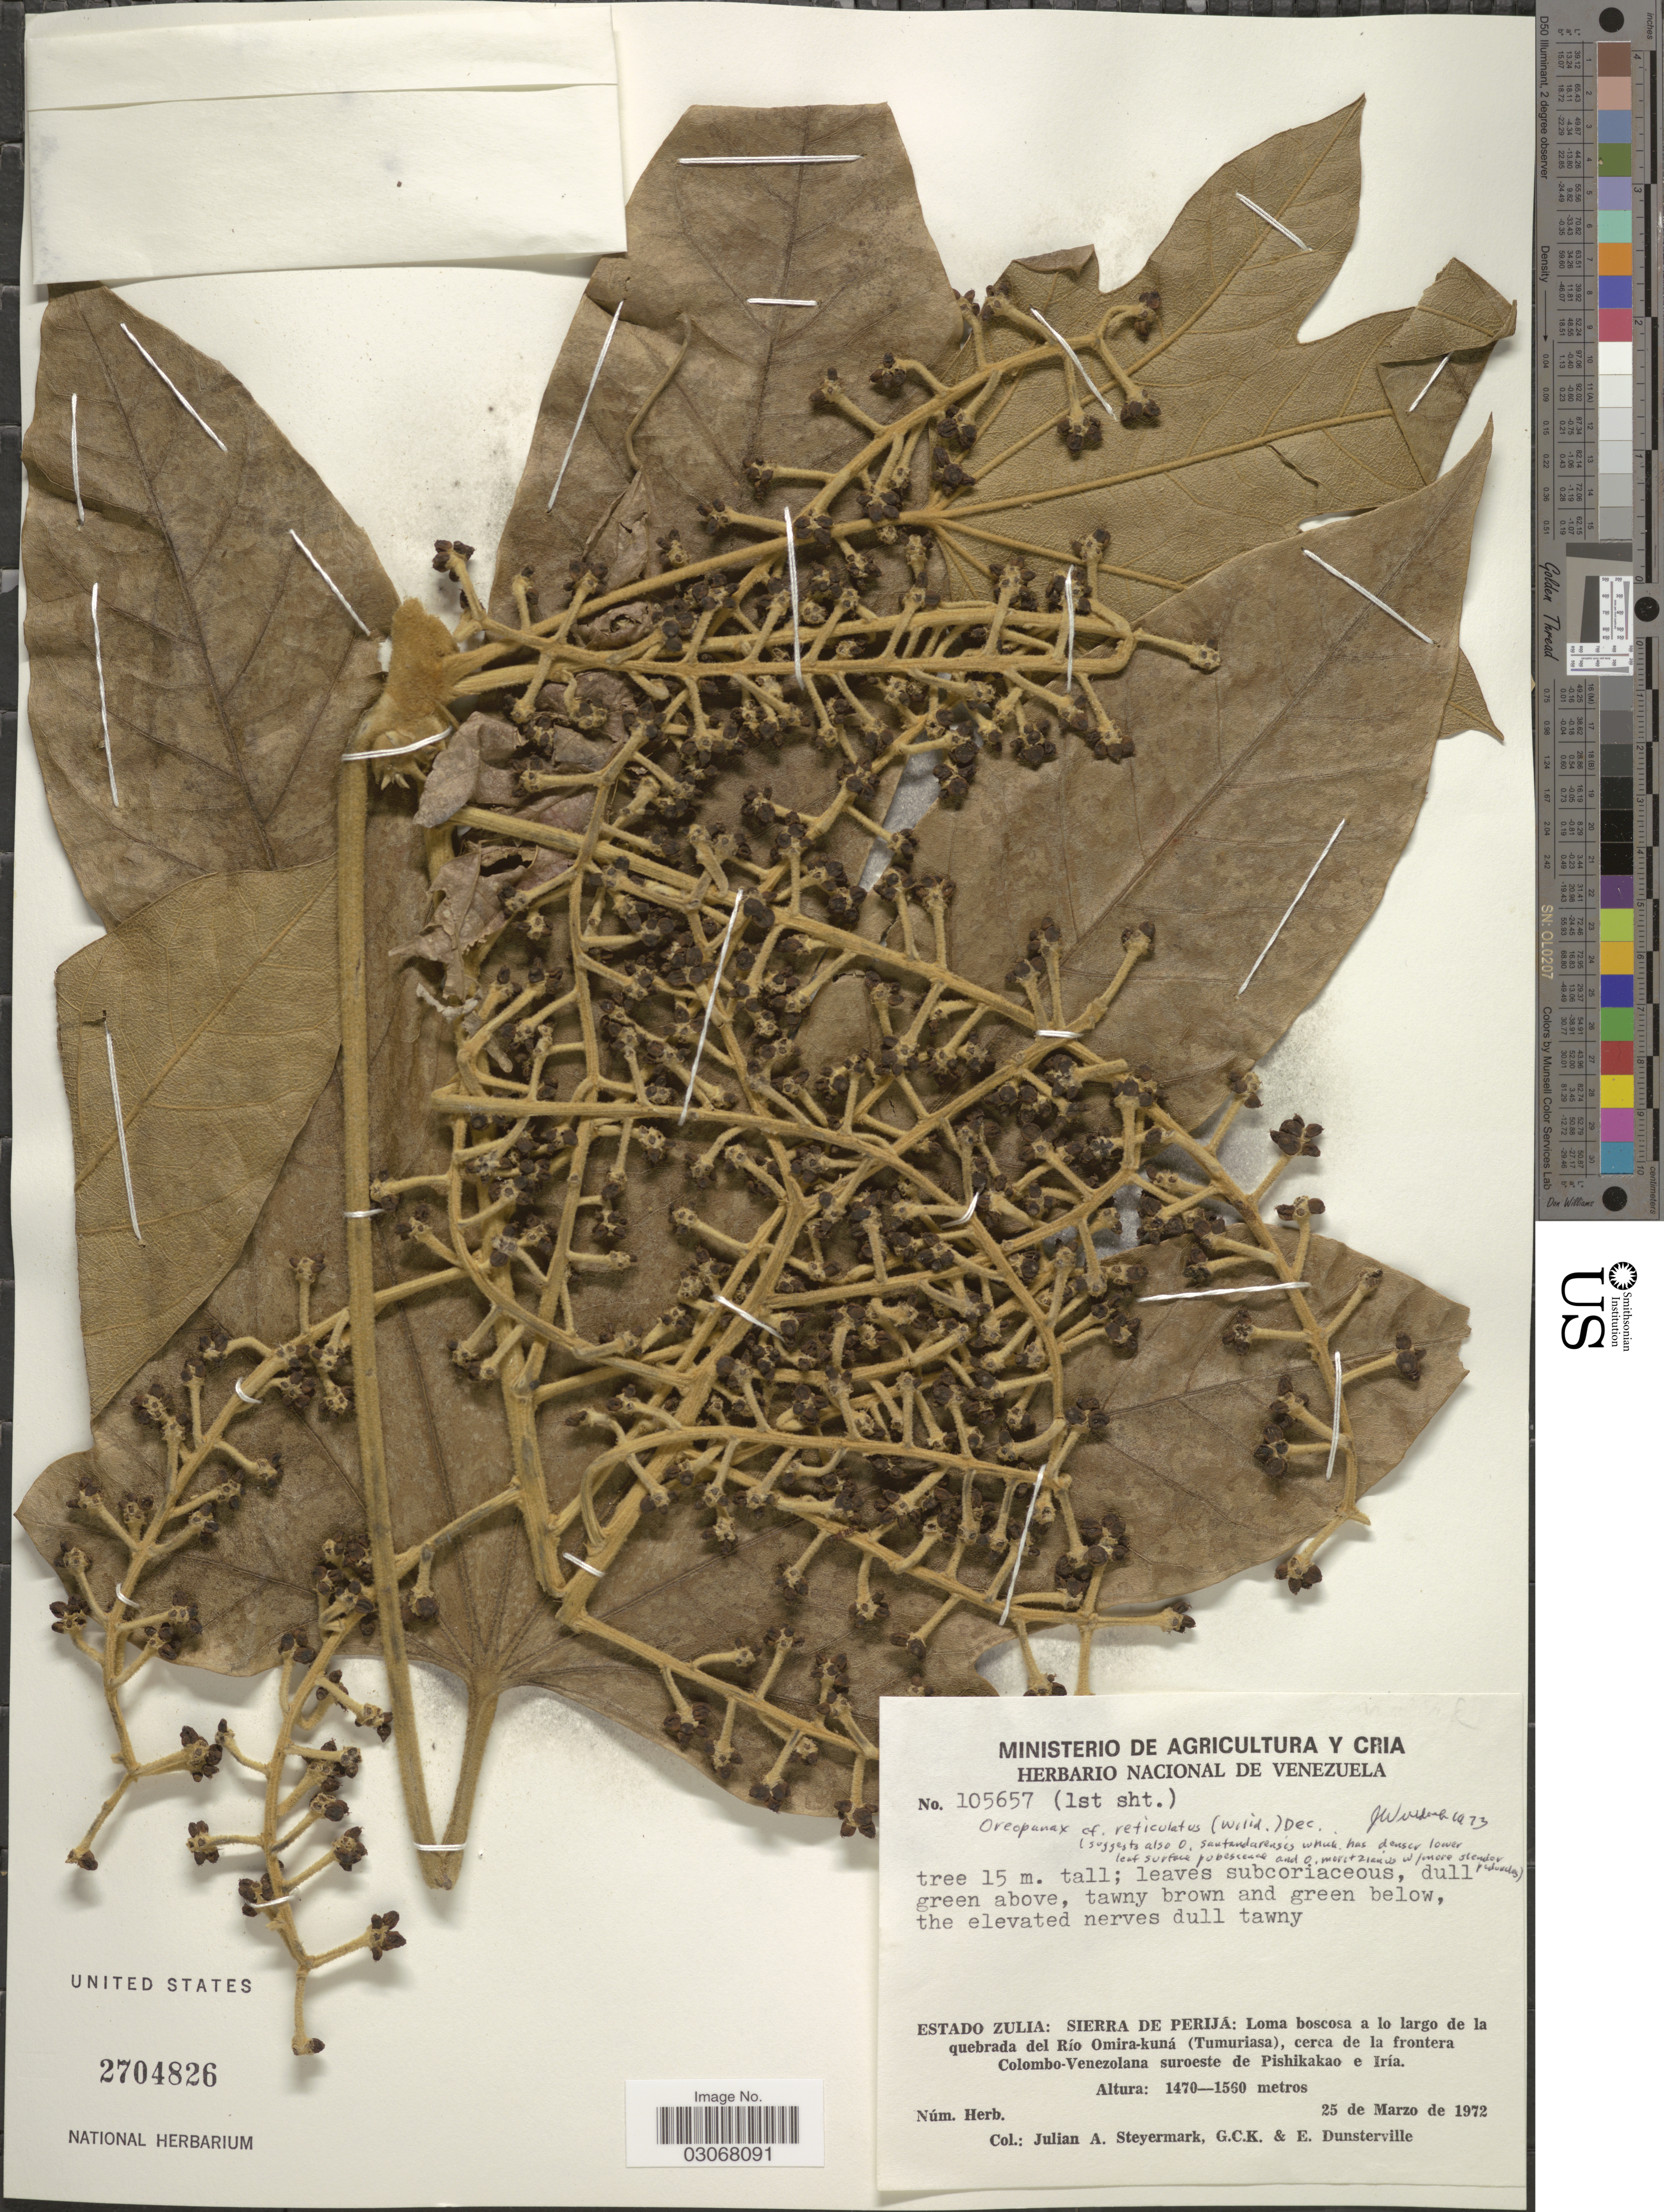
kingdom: Plantae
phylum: Tracheophyta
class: Magnoliopsida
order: Apiales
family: Araliaceae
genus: Oreopanax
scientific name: Oreopanax reticulatus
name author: (Willd. ex Schult.) Decne. & Planch.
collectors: J. Steyermark, G. C. K. Dunsterville & E. Dunsterville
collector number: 105657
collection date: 1972-03-25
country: Venezuela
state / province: Zulia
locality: Estado Zulia: Sierra de Perijá: Loma boscosa a lo largo de la quebrada del Río Omira-kuná (Tumuriasa), cerca de la frontera Colombo-Venezolana suroeste de Pishikakao e Iría.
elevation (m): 1470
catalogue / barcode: US 2704826